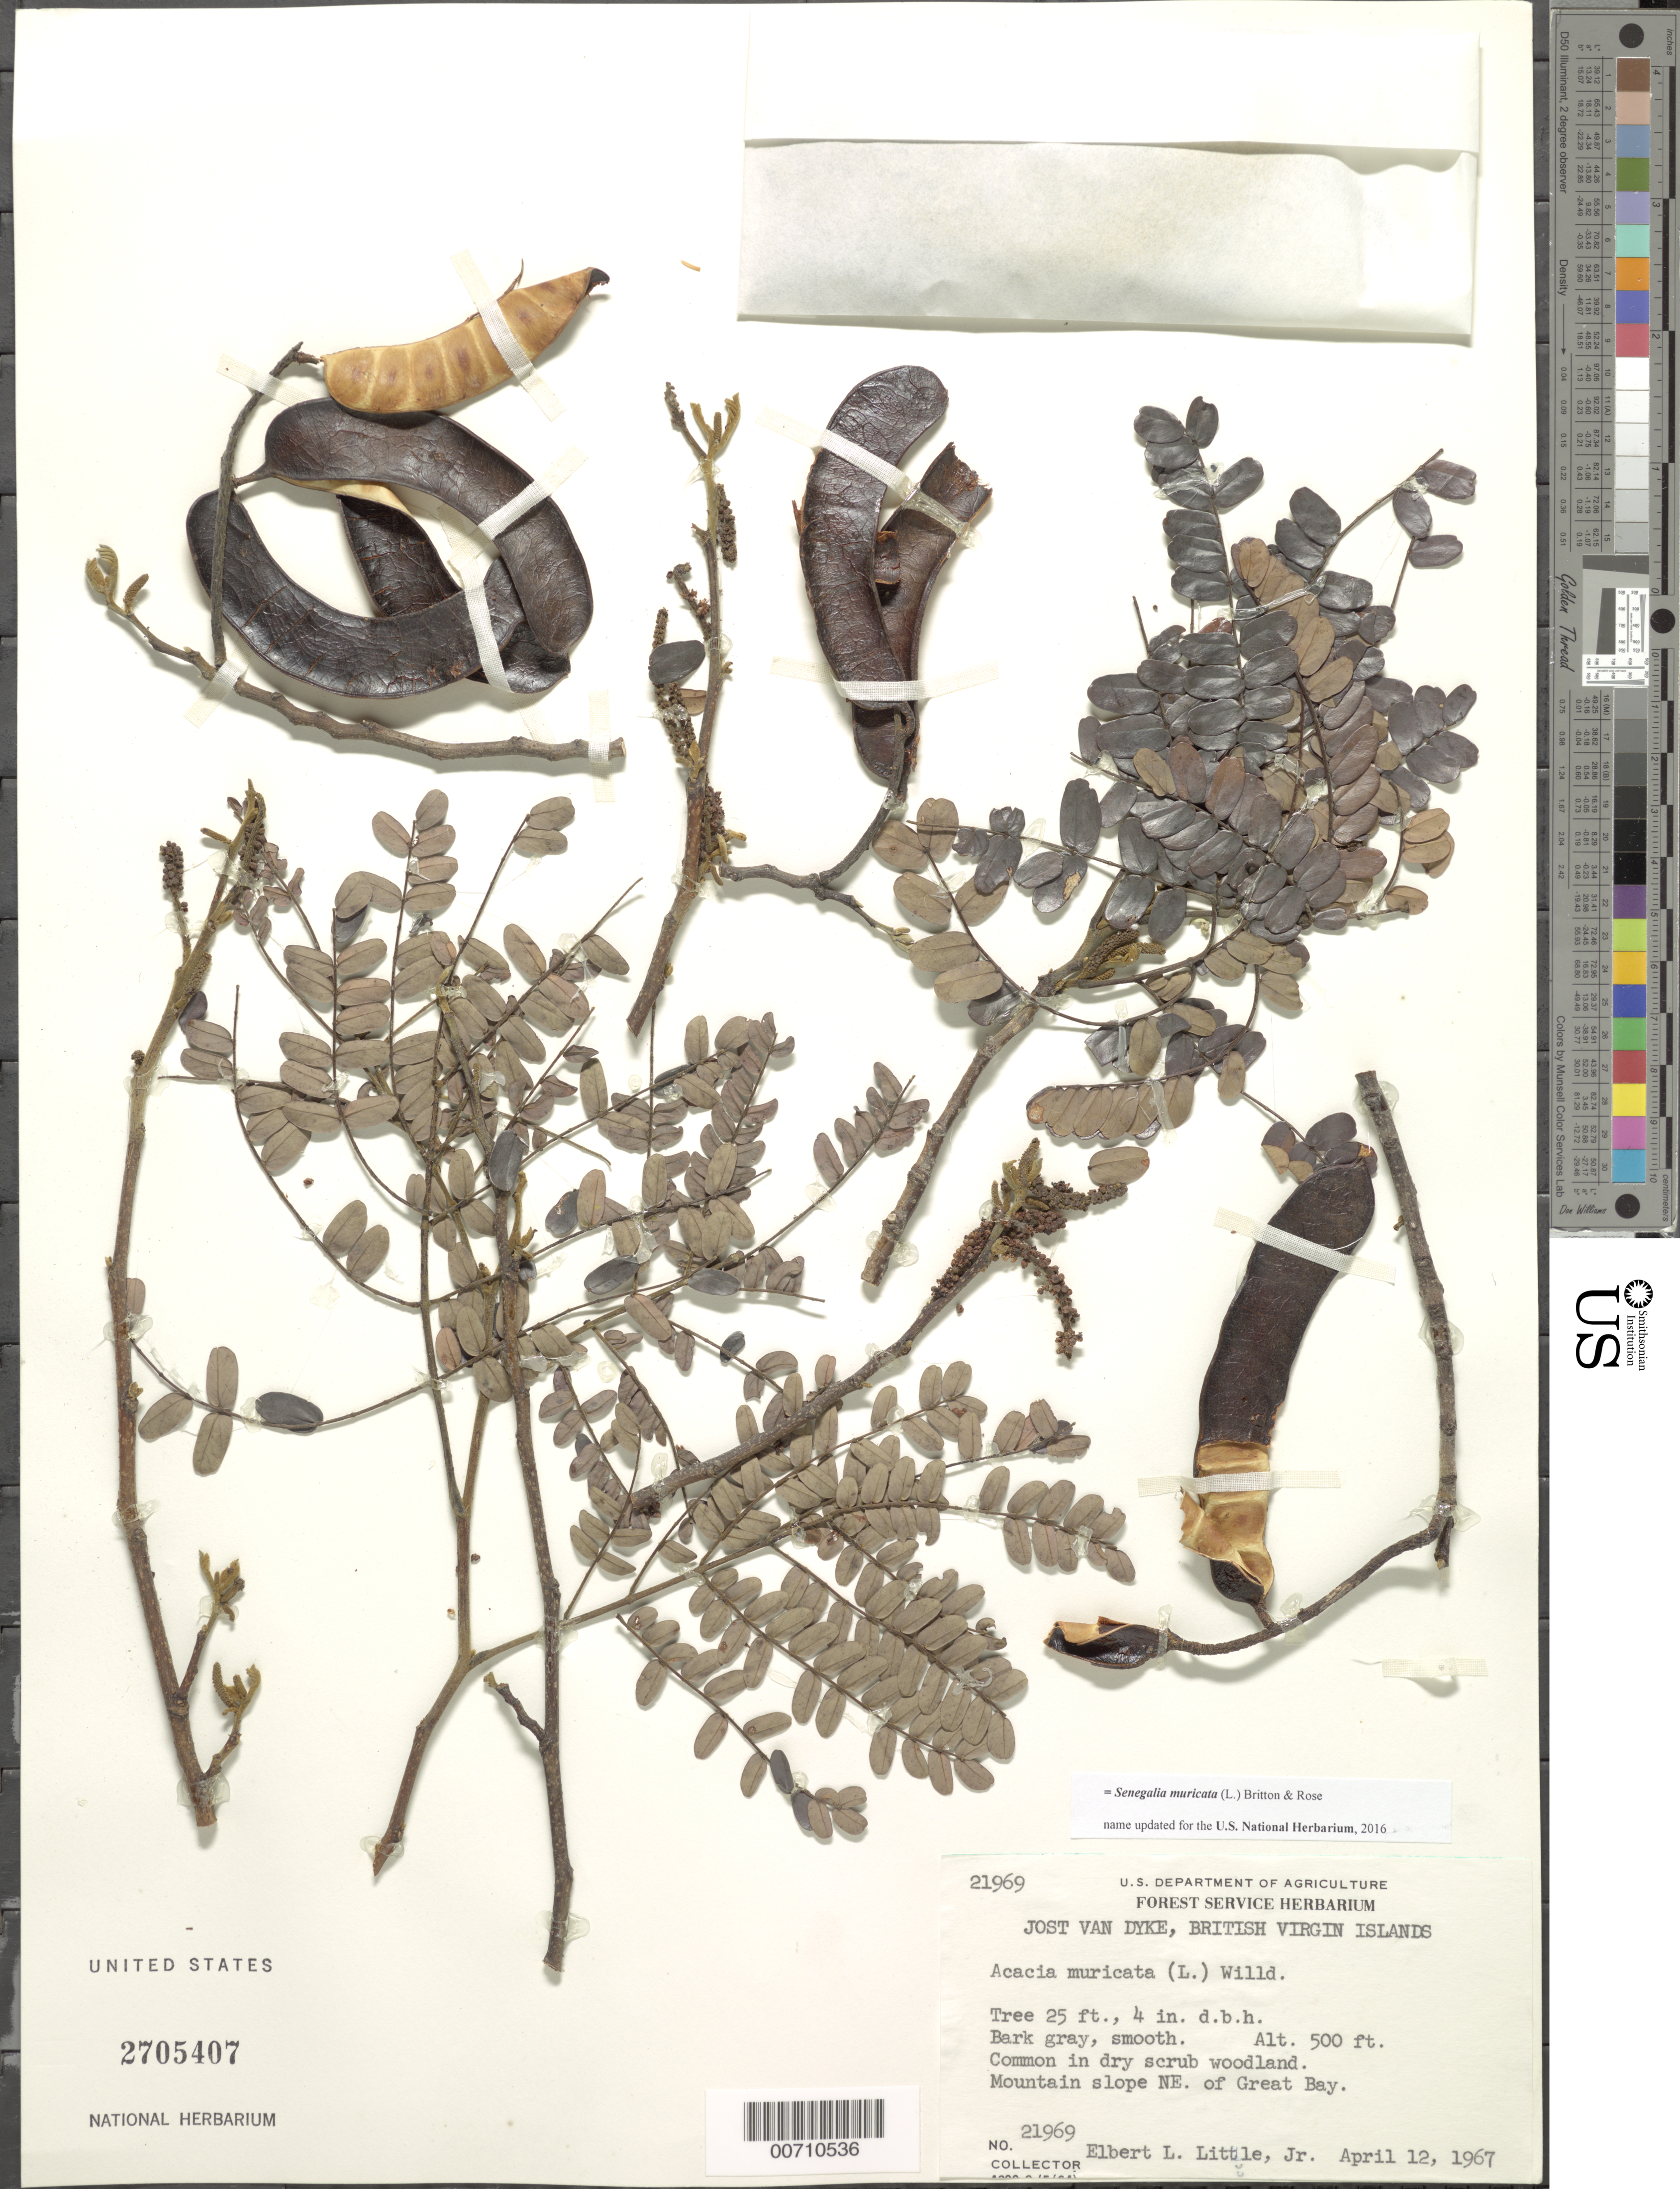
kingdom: Plantae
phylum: Tracheophyta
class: Magnoliopsida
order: Fabales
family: Fabaceae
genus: Parasenegalia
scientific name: Parasenegalia muricata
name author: (L.) Seigler & Ebinger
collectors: E. L. Little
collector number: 21969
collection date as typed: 12 Apr 1967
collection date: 1967-04-12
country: British Virgin Islands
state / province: Jost Van Dyke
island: Jost Van Dyke Island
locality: Great Bay, Mt. slope NE of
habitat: In dry scrub woodland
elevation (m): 152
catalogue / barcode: US 2705407